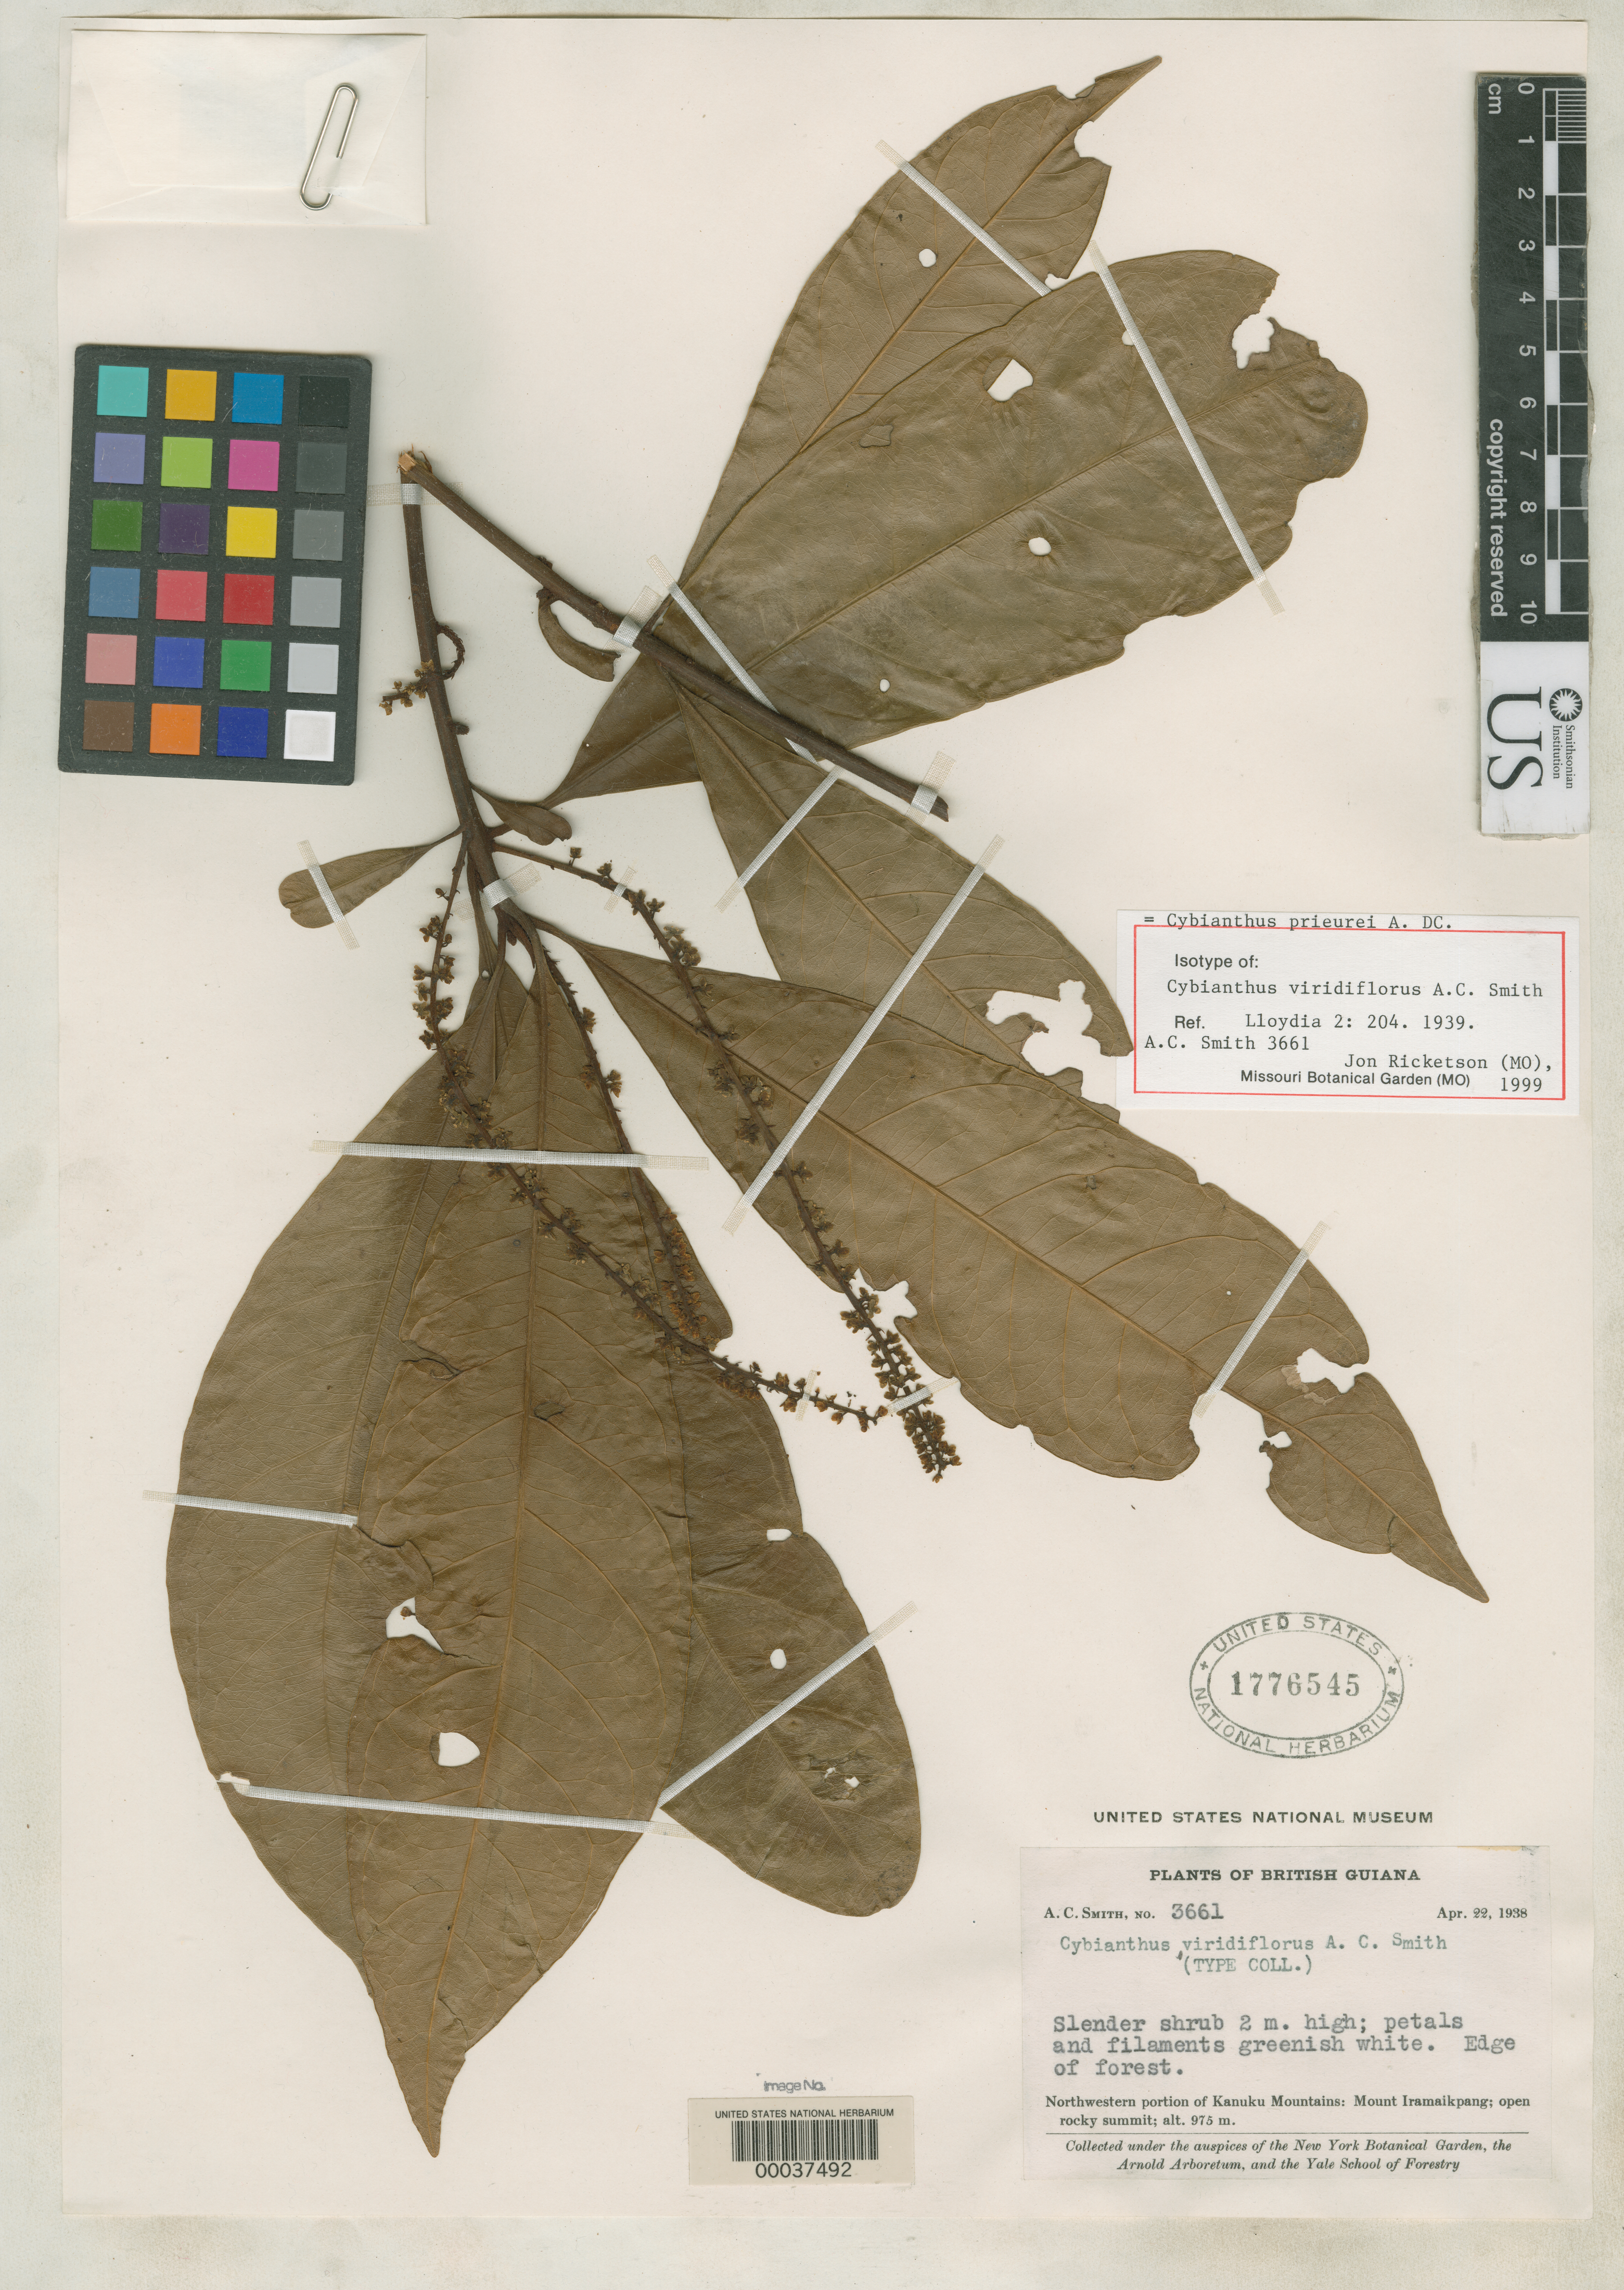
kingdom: Plantae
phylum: Tracheophyta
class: Magnoliopsida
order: Ericales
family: Primulaceae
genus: Cybianthus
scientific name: Cybianthus viridiflorus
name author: A.C. Sm.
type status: Isotype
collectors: A. C. Smith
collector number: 3661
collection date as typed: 22 Apr 1938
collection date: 1938-04-22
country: Guyana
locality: NW portion of Kanuku Mountain, Mount Iramaikpang.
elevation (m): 975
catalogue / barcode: US 1776545